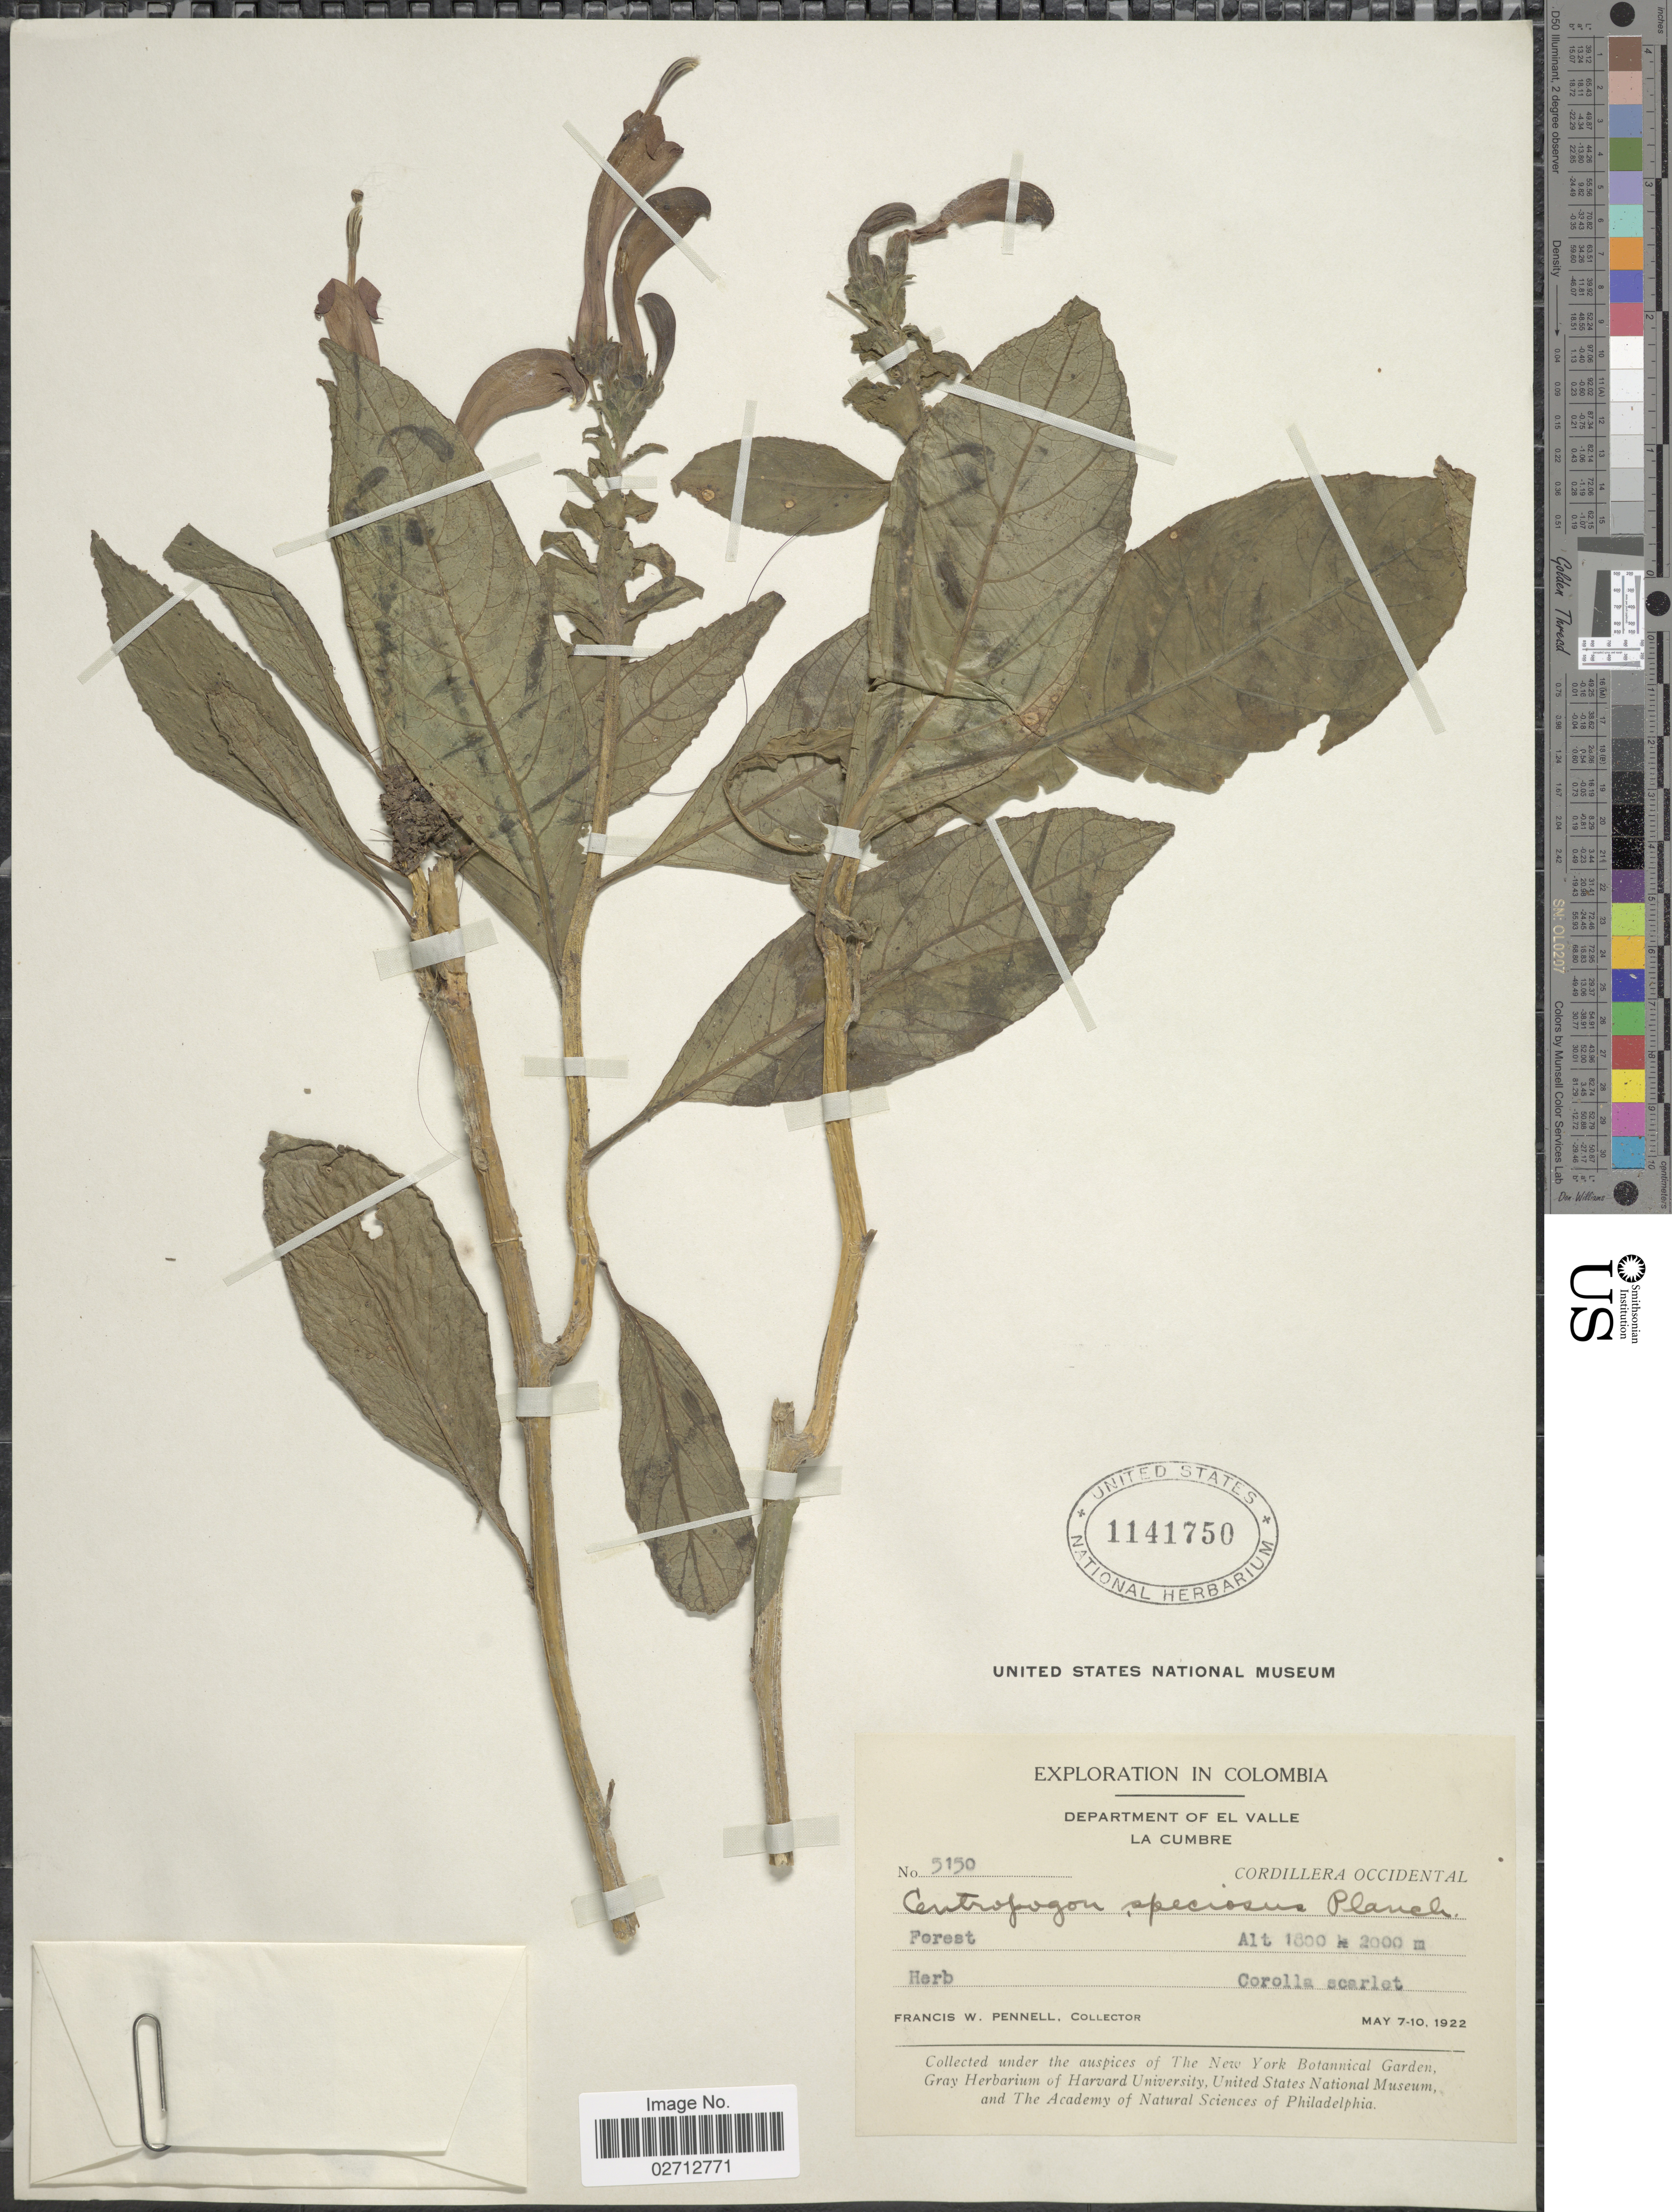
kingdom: Plantae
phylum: Tracheophyta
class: Magnoliopsida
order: Asterales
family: Campanulaceae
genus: Centropogon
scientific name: Centropogon speciosus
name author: Planch.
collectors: F. W. Pennell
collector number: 5150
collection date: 1922-05-07/1922-05-10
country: Colombia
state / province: Valle del Cauca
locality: Department of El Valle. La Cumbre. Cordillera Occidental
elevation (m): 1800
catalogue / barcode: US 1141750